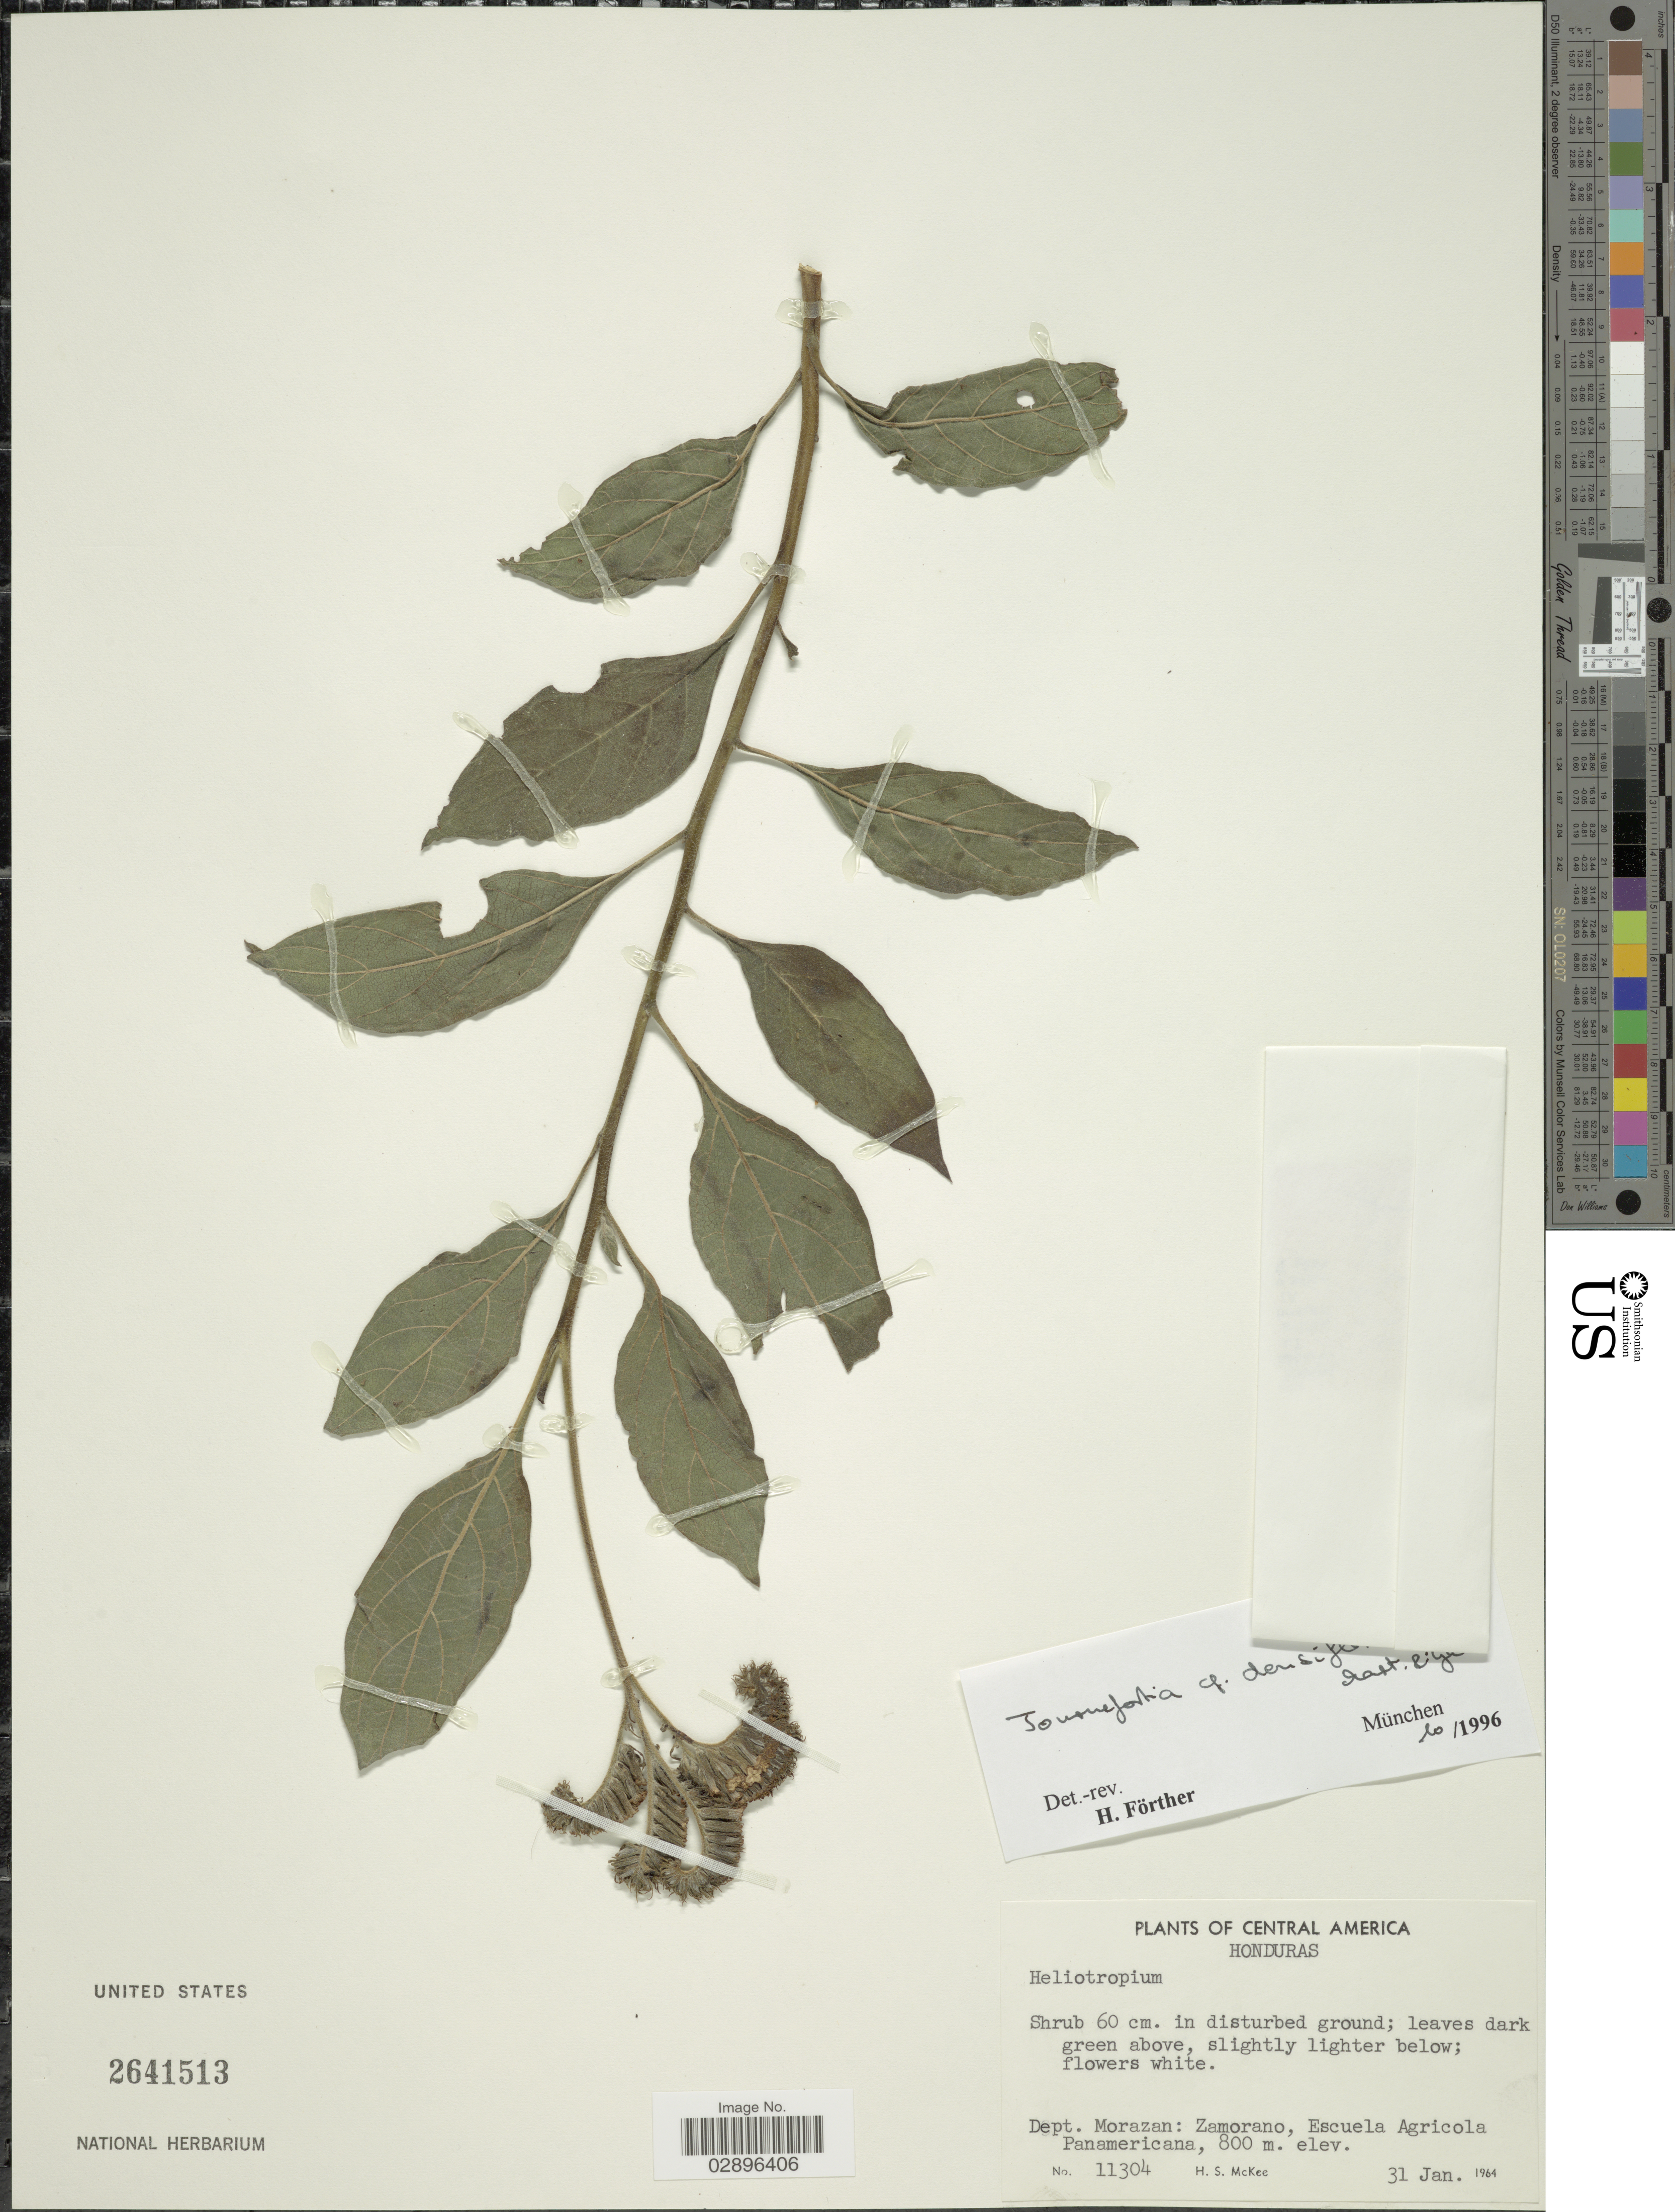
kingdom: Plantae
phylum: Tracheophyta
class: Magnoliopsida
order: Boraginales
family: Heliotropiaceae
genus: Tournefortia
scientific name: Tournefortia densiflora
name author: M. Martens & Galeotti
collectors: H. S. McKee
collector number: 11304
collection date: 1964-01-31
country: Honduras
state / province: Fco. Morazán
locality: Dept. Morazan: Zamorano, Escuela Agricola Panamericana.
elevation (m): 800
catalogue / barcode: US 2641513